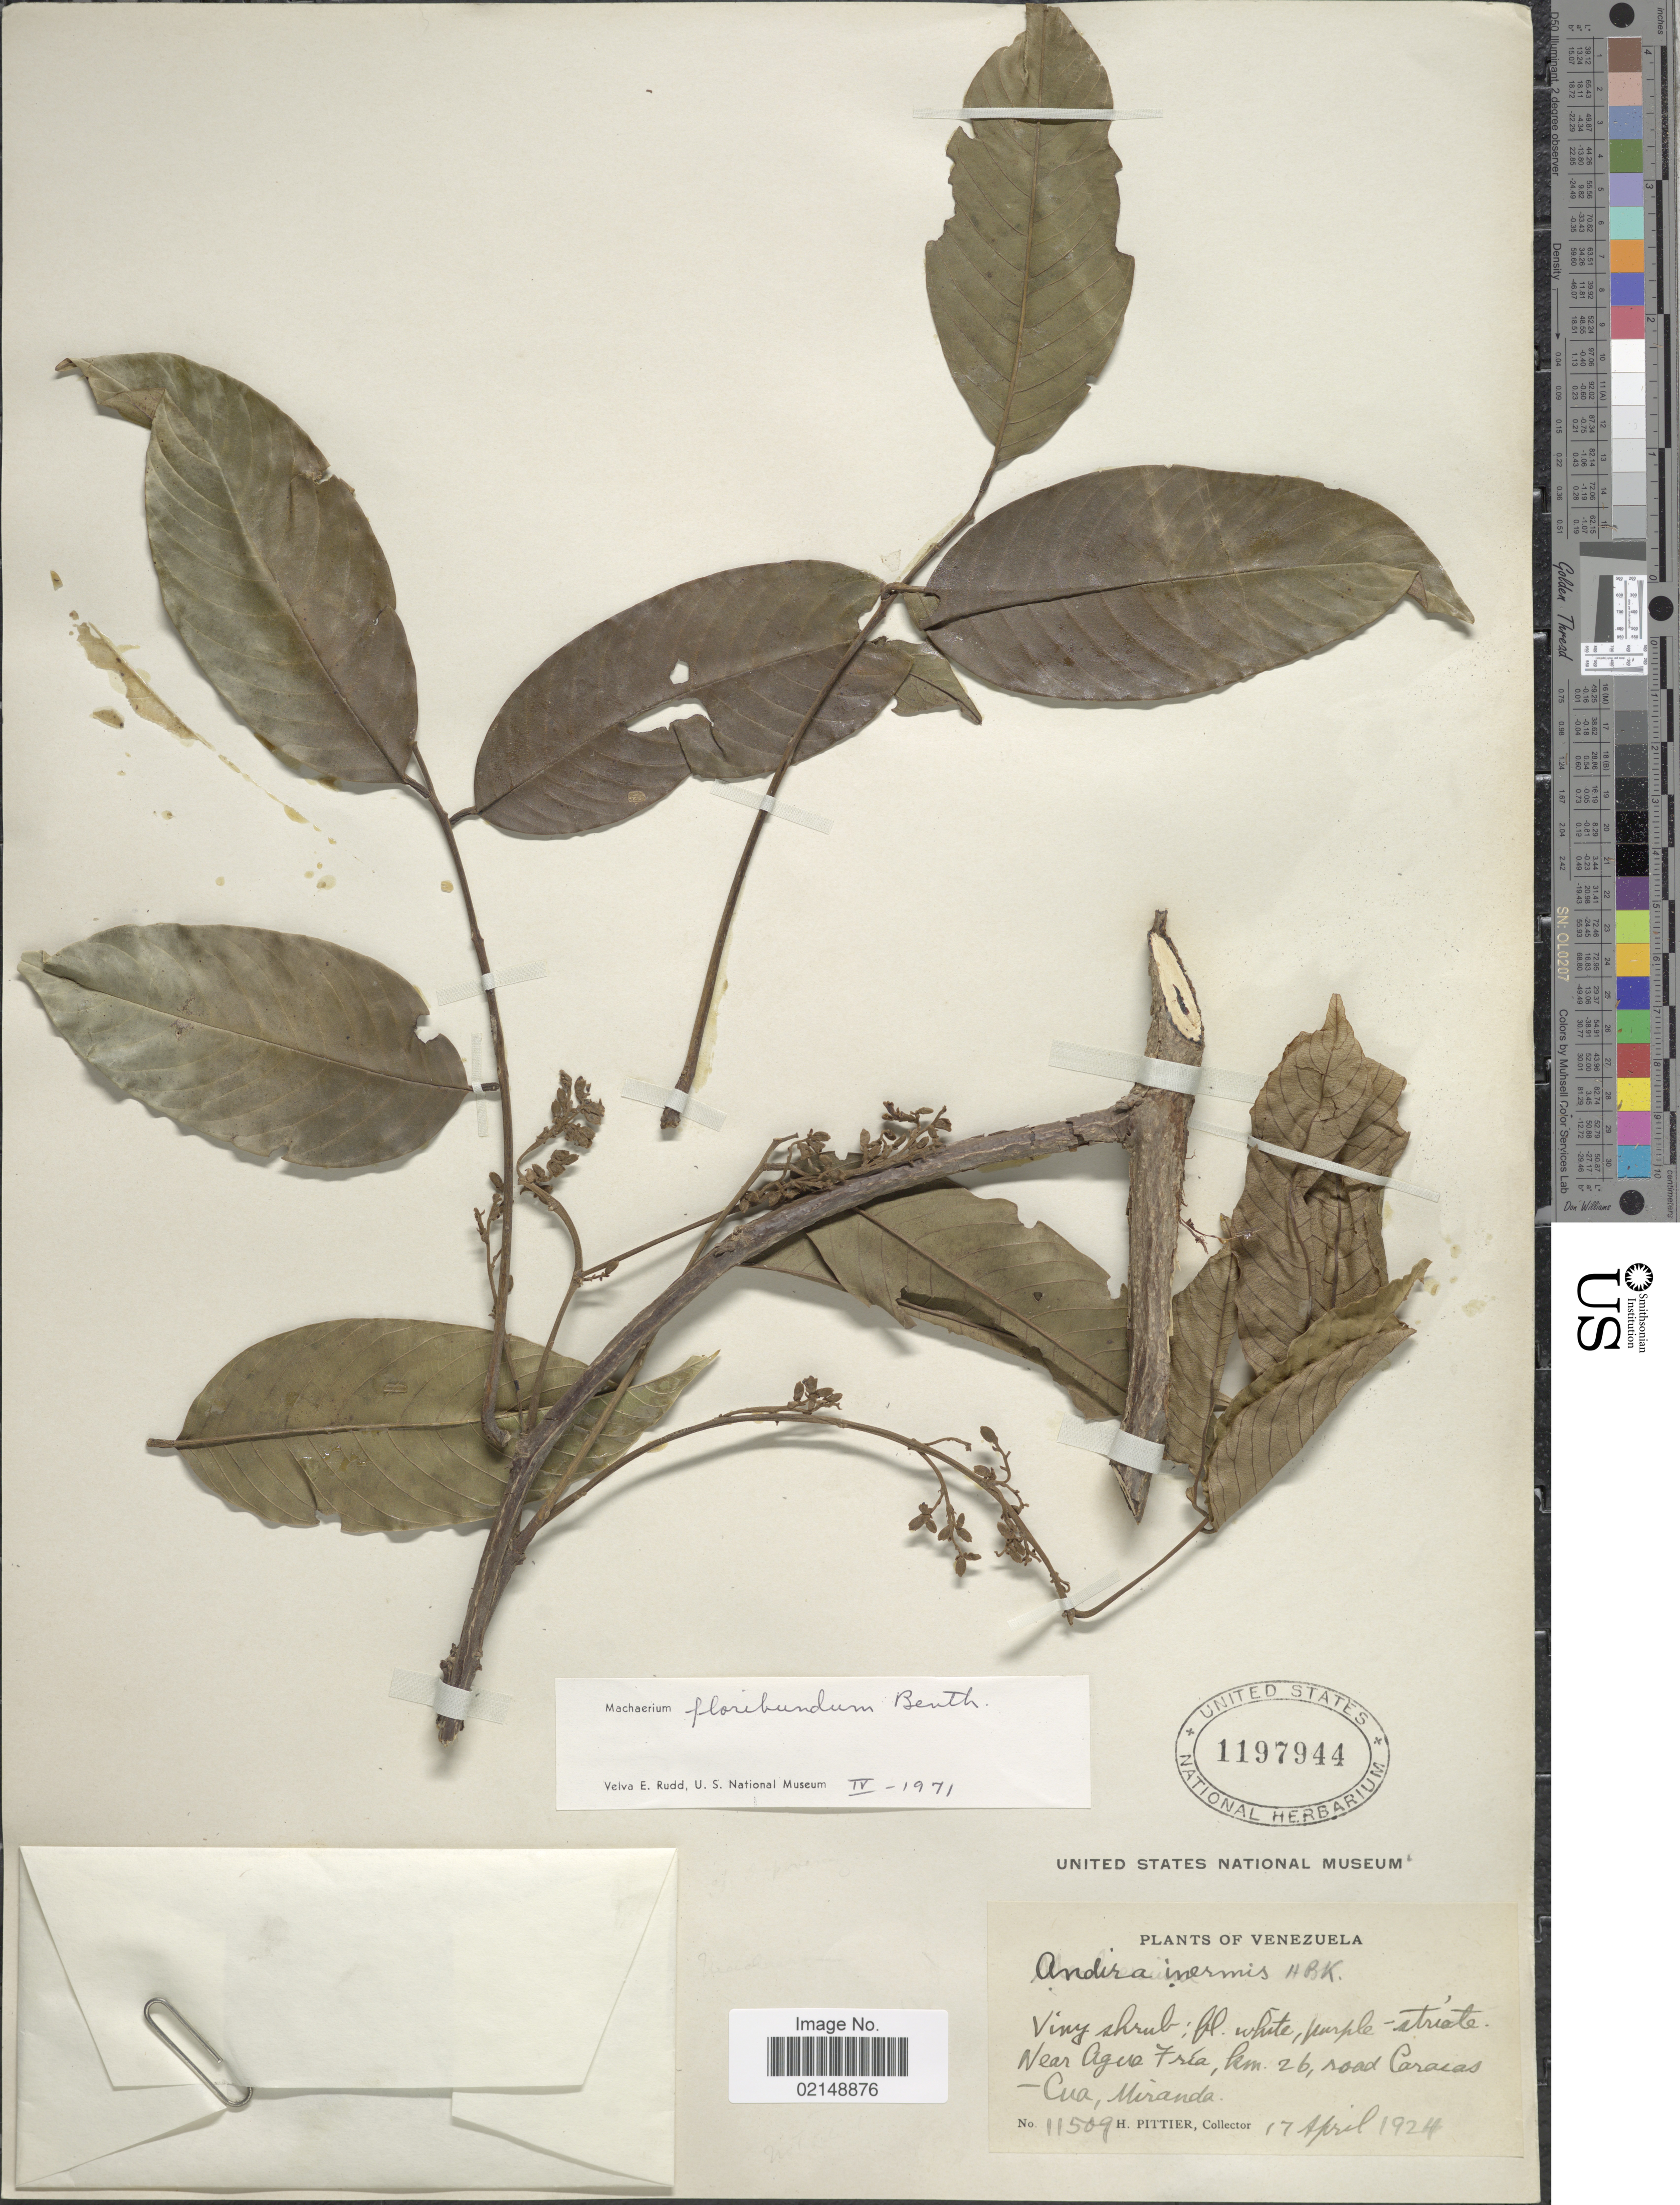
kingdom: Plantae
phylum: Tracheophyta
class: Magnoliopsida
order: Fabales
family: Fabaceae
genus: Machaerium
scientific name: Machaerium floribundum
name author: Benth.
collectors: H. F. Pittier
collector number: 11509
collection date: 1924-04-17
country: Venezuela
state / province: Miranda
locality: Near Agua Fria, km. 26, road Caracas-Cua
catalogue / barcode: US 1197944